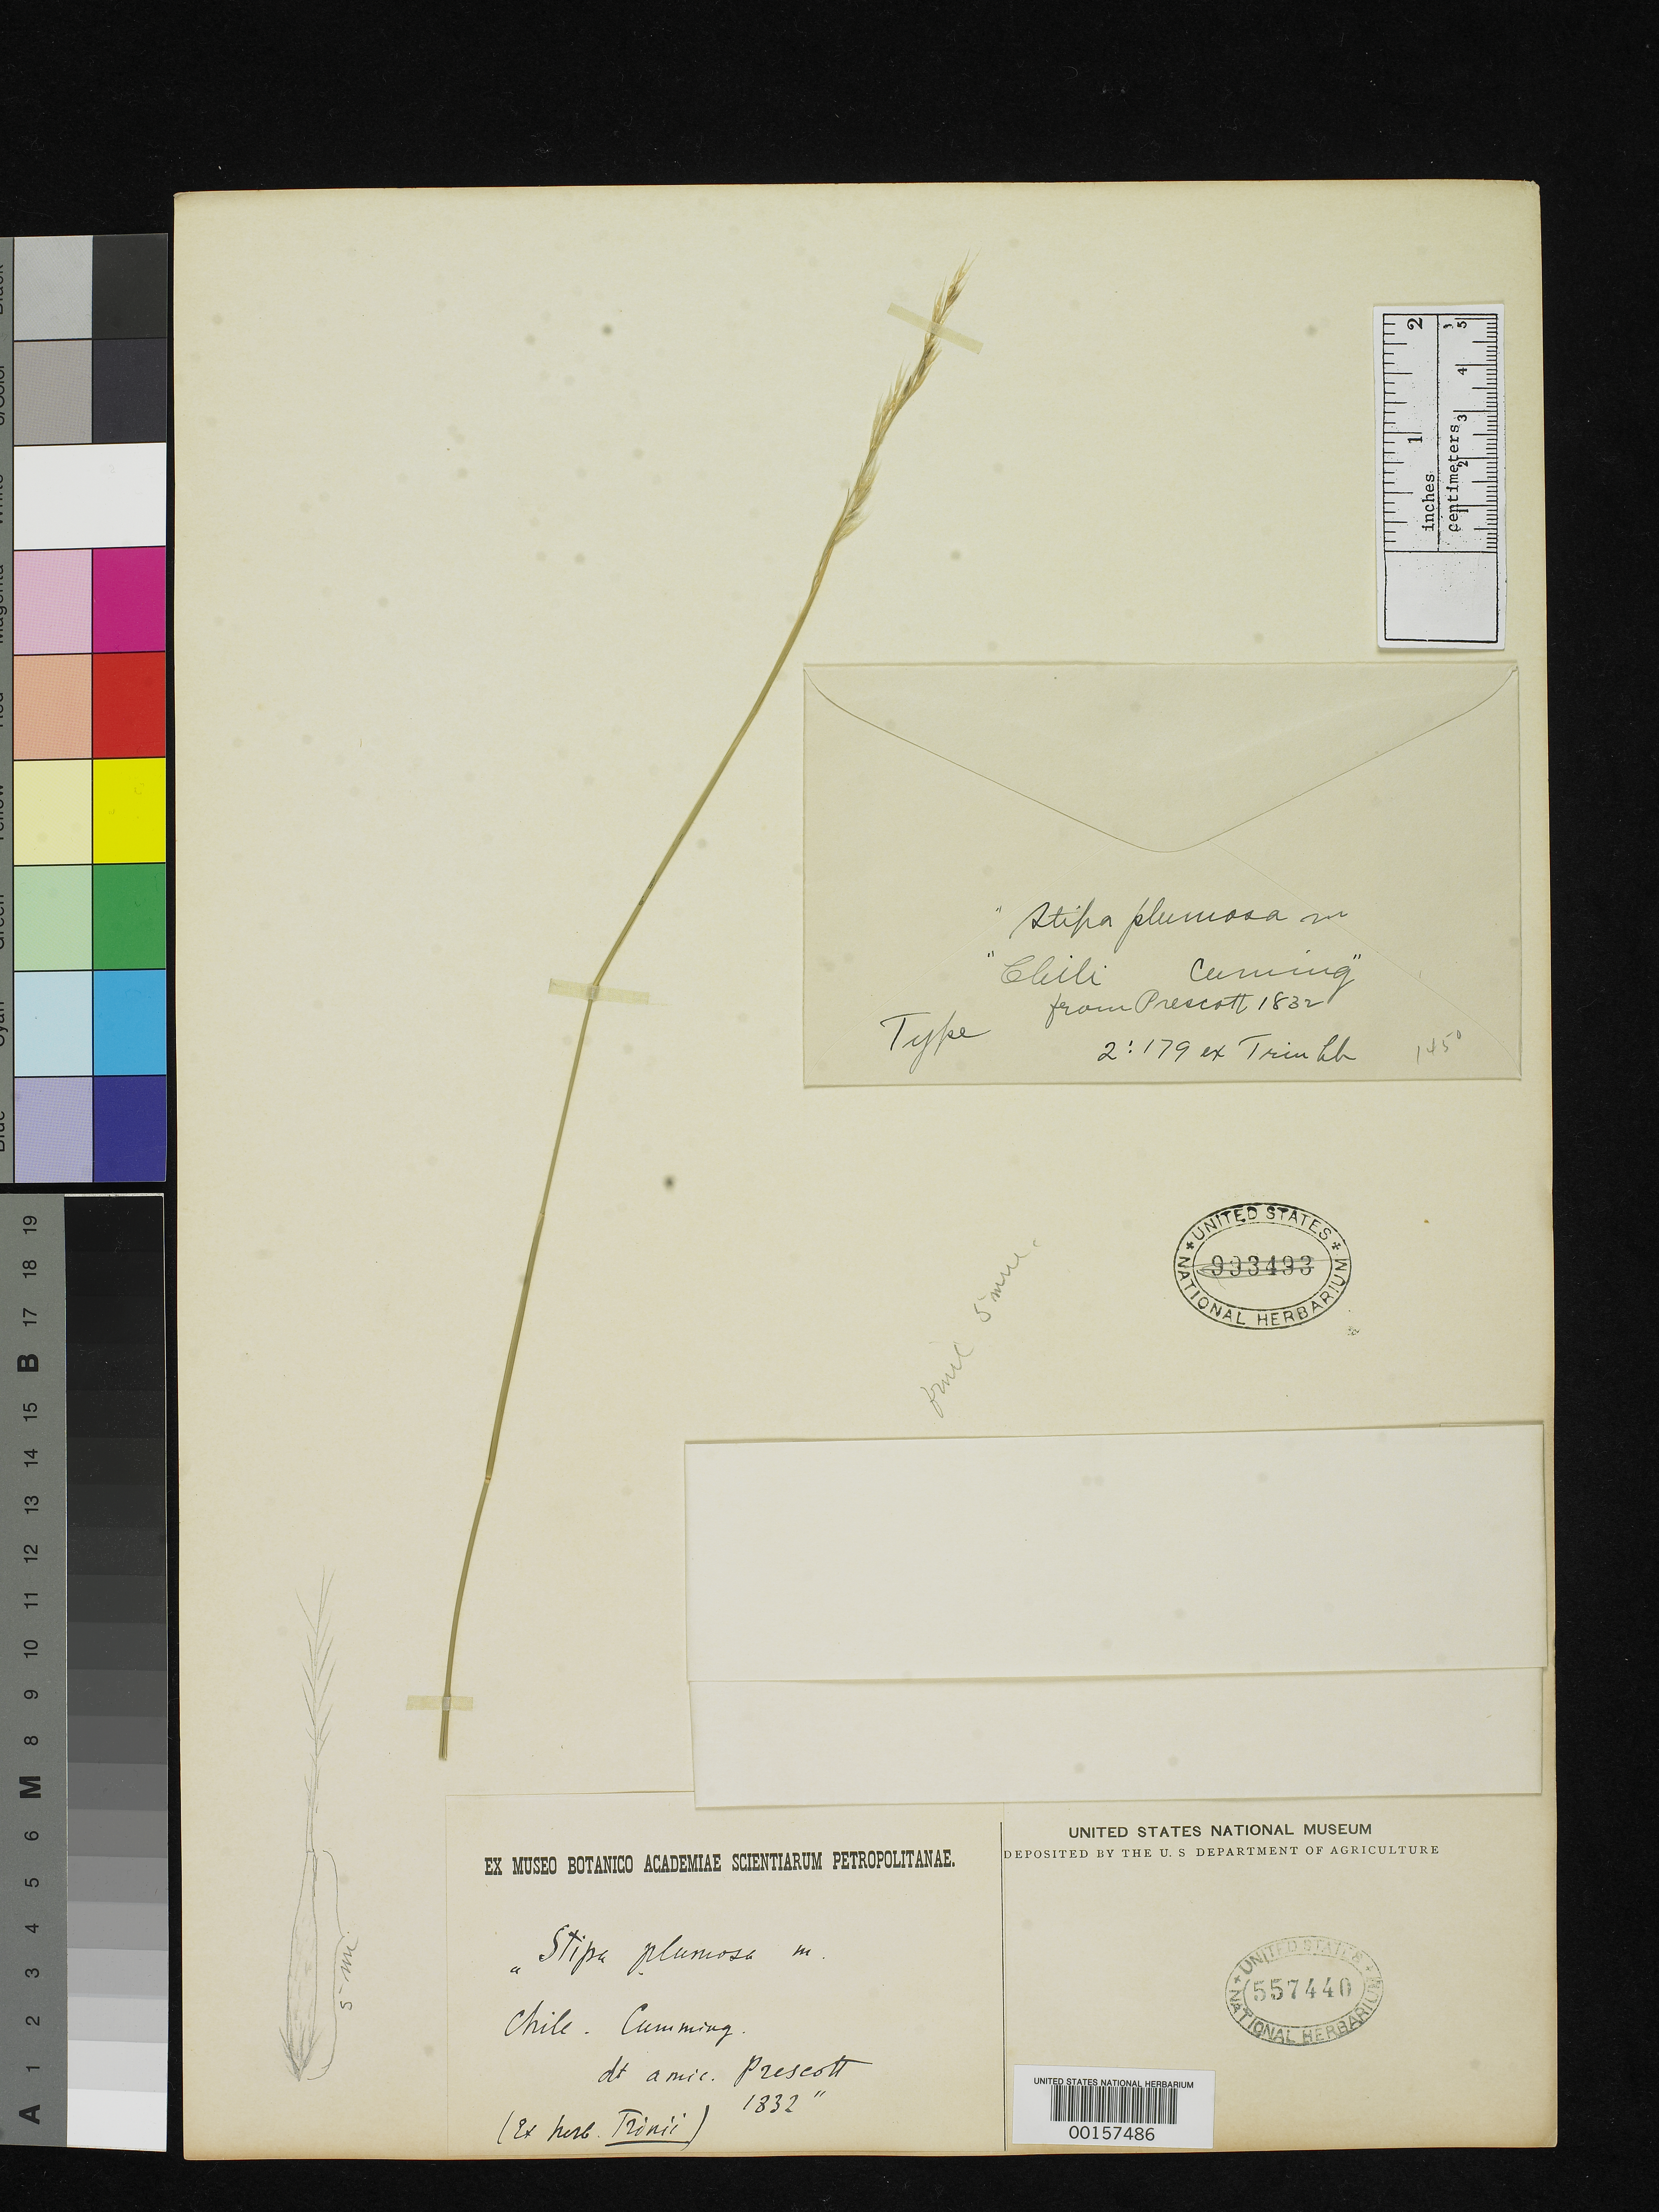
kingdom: Plantae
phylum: Tracheophyta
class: Liliopsida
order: Poales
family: Poaceae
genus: Stipa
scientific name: Stipa plumosa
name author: Trin.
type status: Type Fragment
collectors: H. Cuming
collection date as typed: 1832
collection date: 1832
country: Chile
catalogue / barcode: US 557440